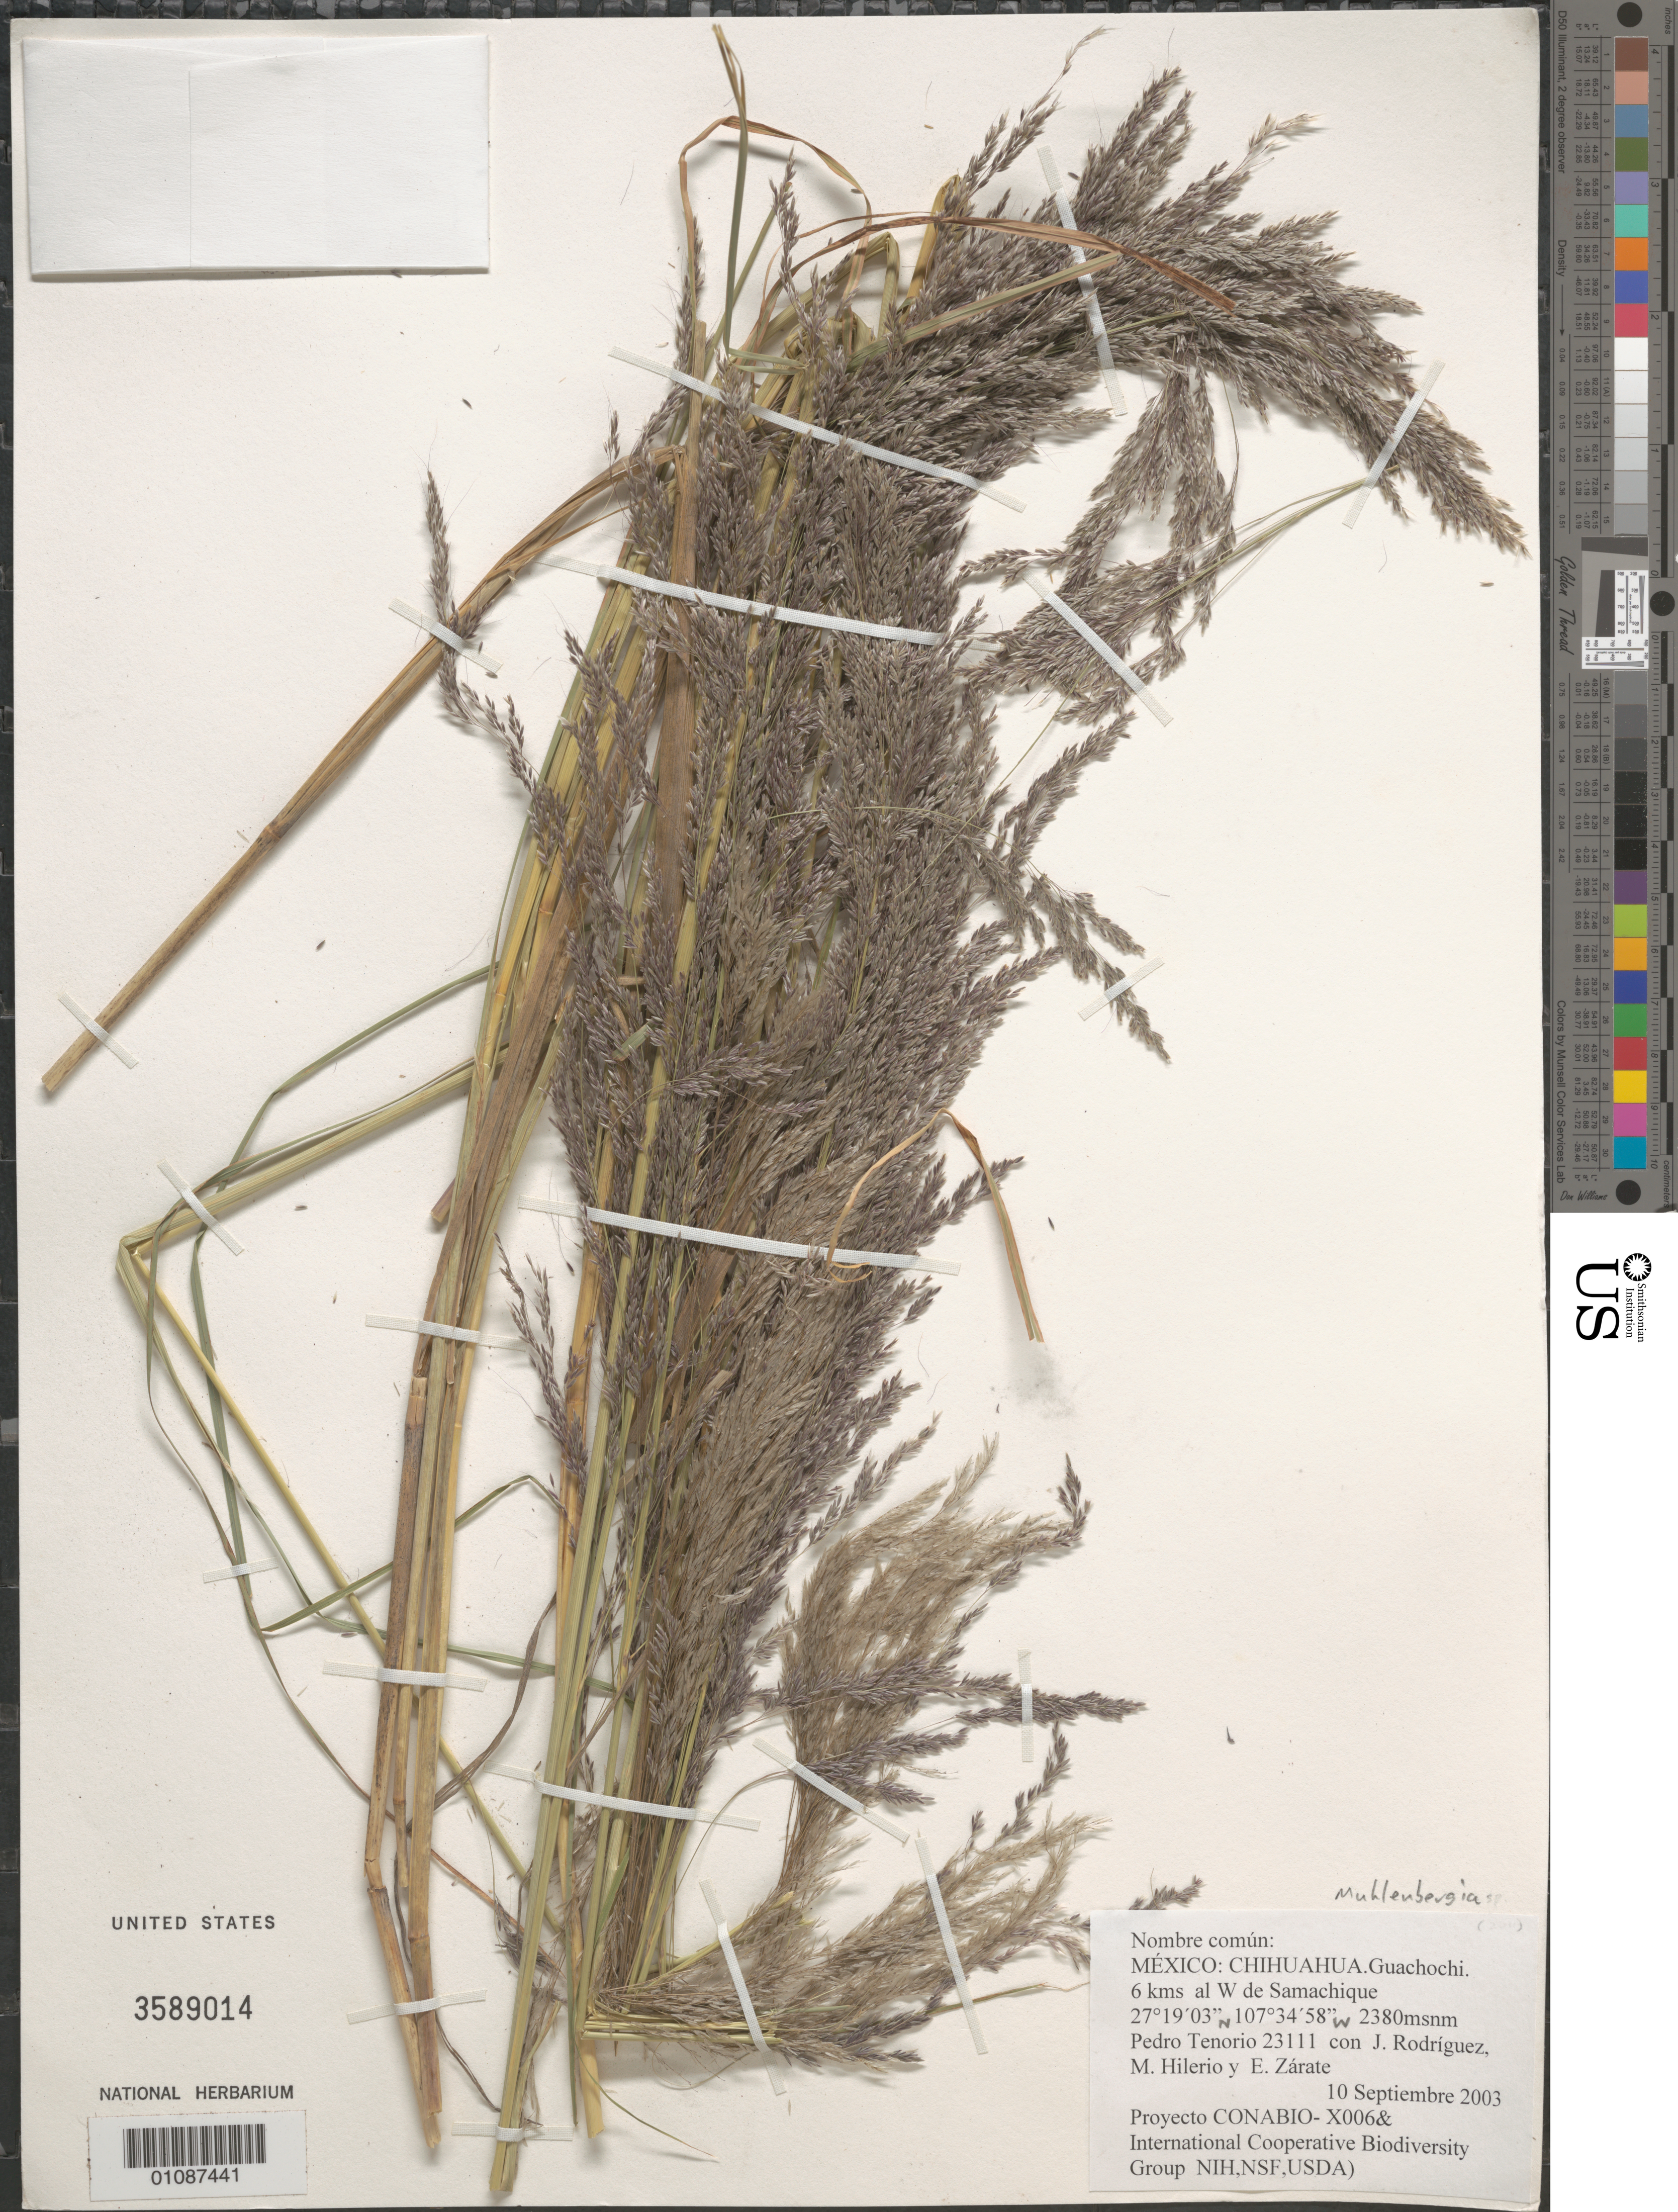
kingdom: Plantae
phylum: Tracheophyta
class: Liliopsida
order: Poales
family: Poaceae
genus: Muhlenbergia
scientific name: Muhlenbergia sp.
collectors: P. Tenorio L., J. Rodríguez, M. Hilerio & E. Zárate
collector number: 23111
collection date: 2003-09-10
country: Mexico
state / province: Chihuahua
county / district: Guachochi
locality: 6 kms al W de Samachique.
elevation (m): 2380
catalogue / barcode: US 3589014